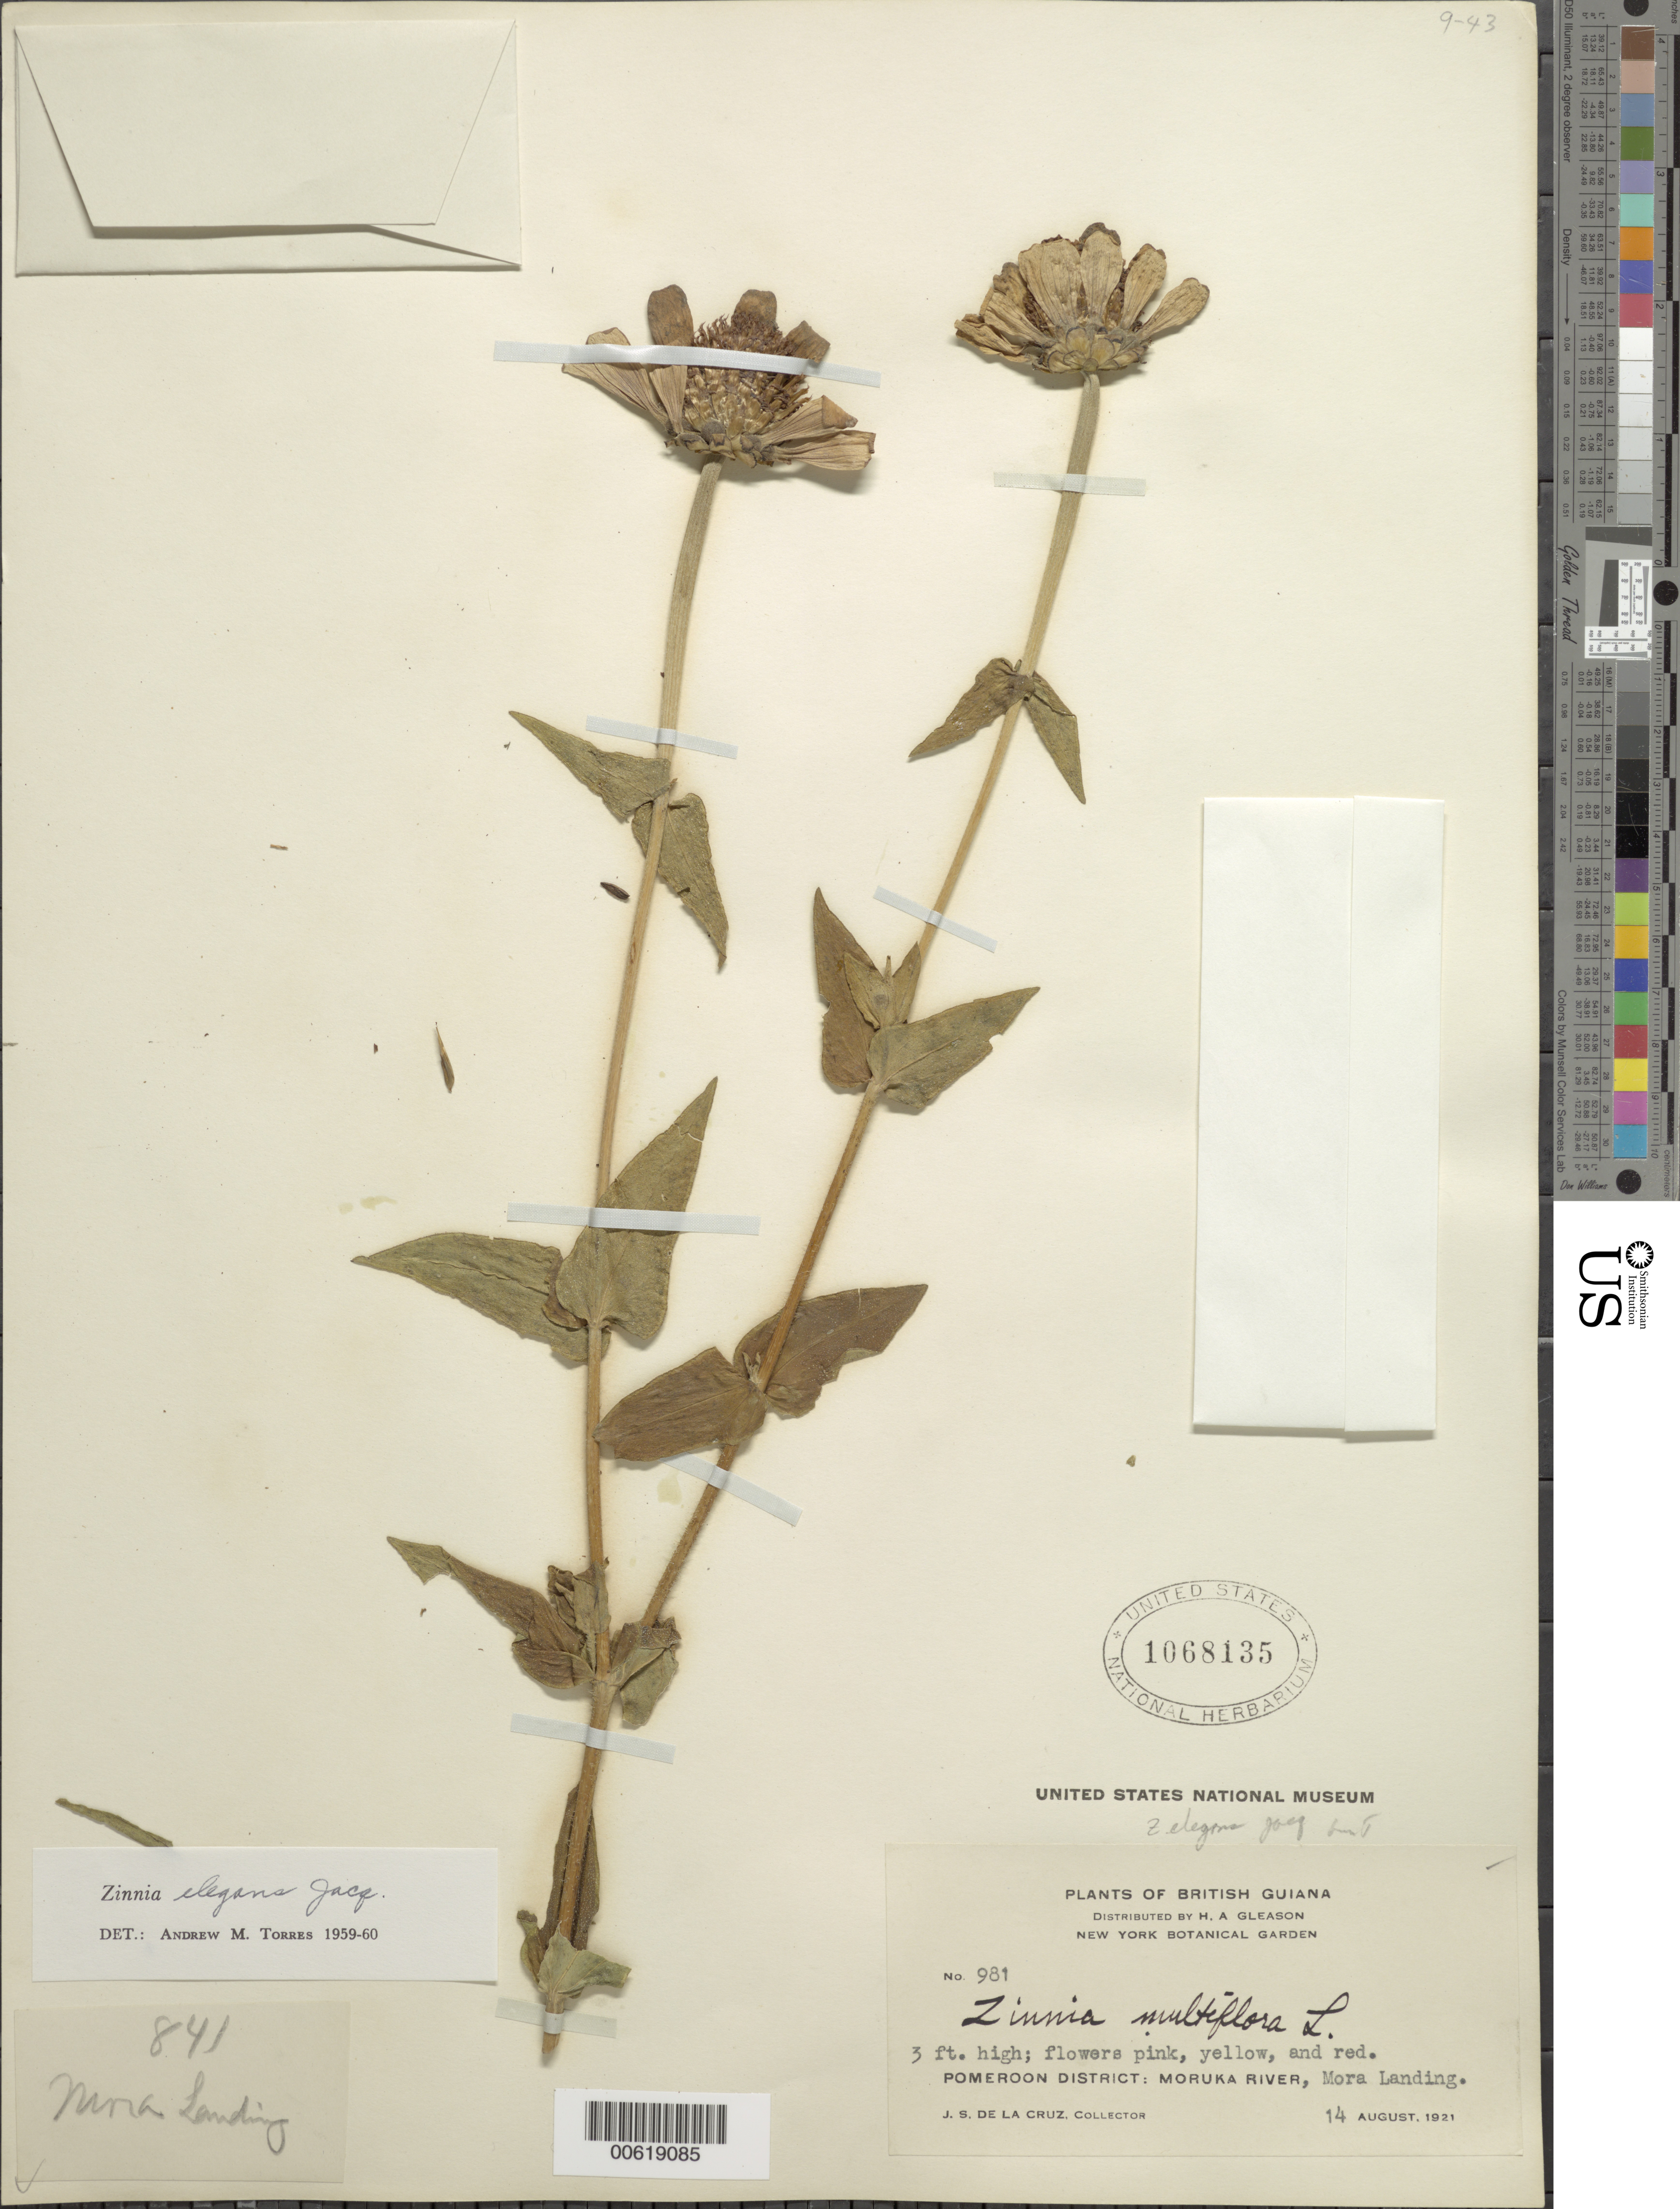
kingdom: Plantae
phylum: Tracheophyta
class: Magnoliopsida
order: Asterales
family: Asteraceae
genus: Zinnia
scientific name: Zinnia elegans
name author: Jacq.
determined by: Torres, A. M.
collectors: J. S. de la Cruz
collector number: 981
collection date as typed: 14-Aug-21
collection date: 1921-08-14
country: Guyana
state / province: Barima-Waini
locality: Mora Landing, Moruka R., Pomeroon Dist.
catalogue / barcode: US 1068135